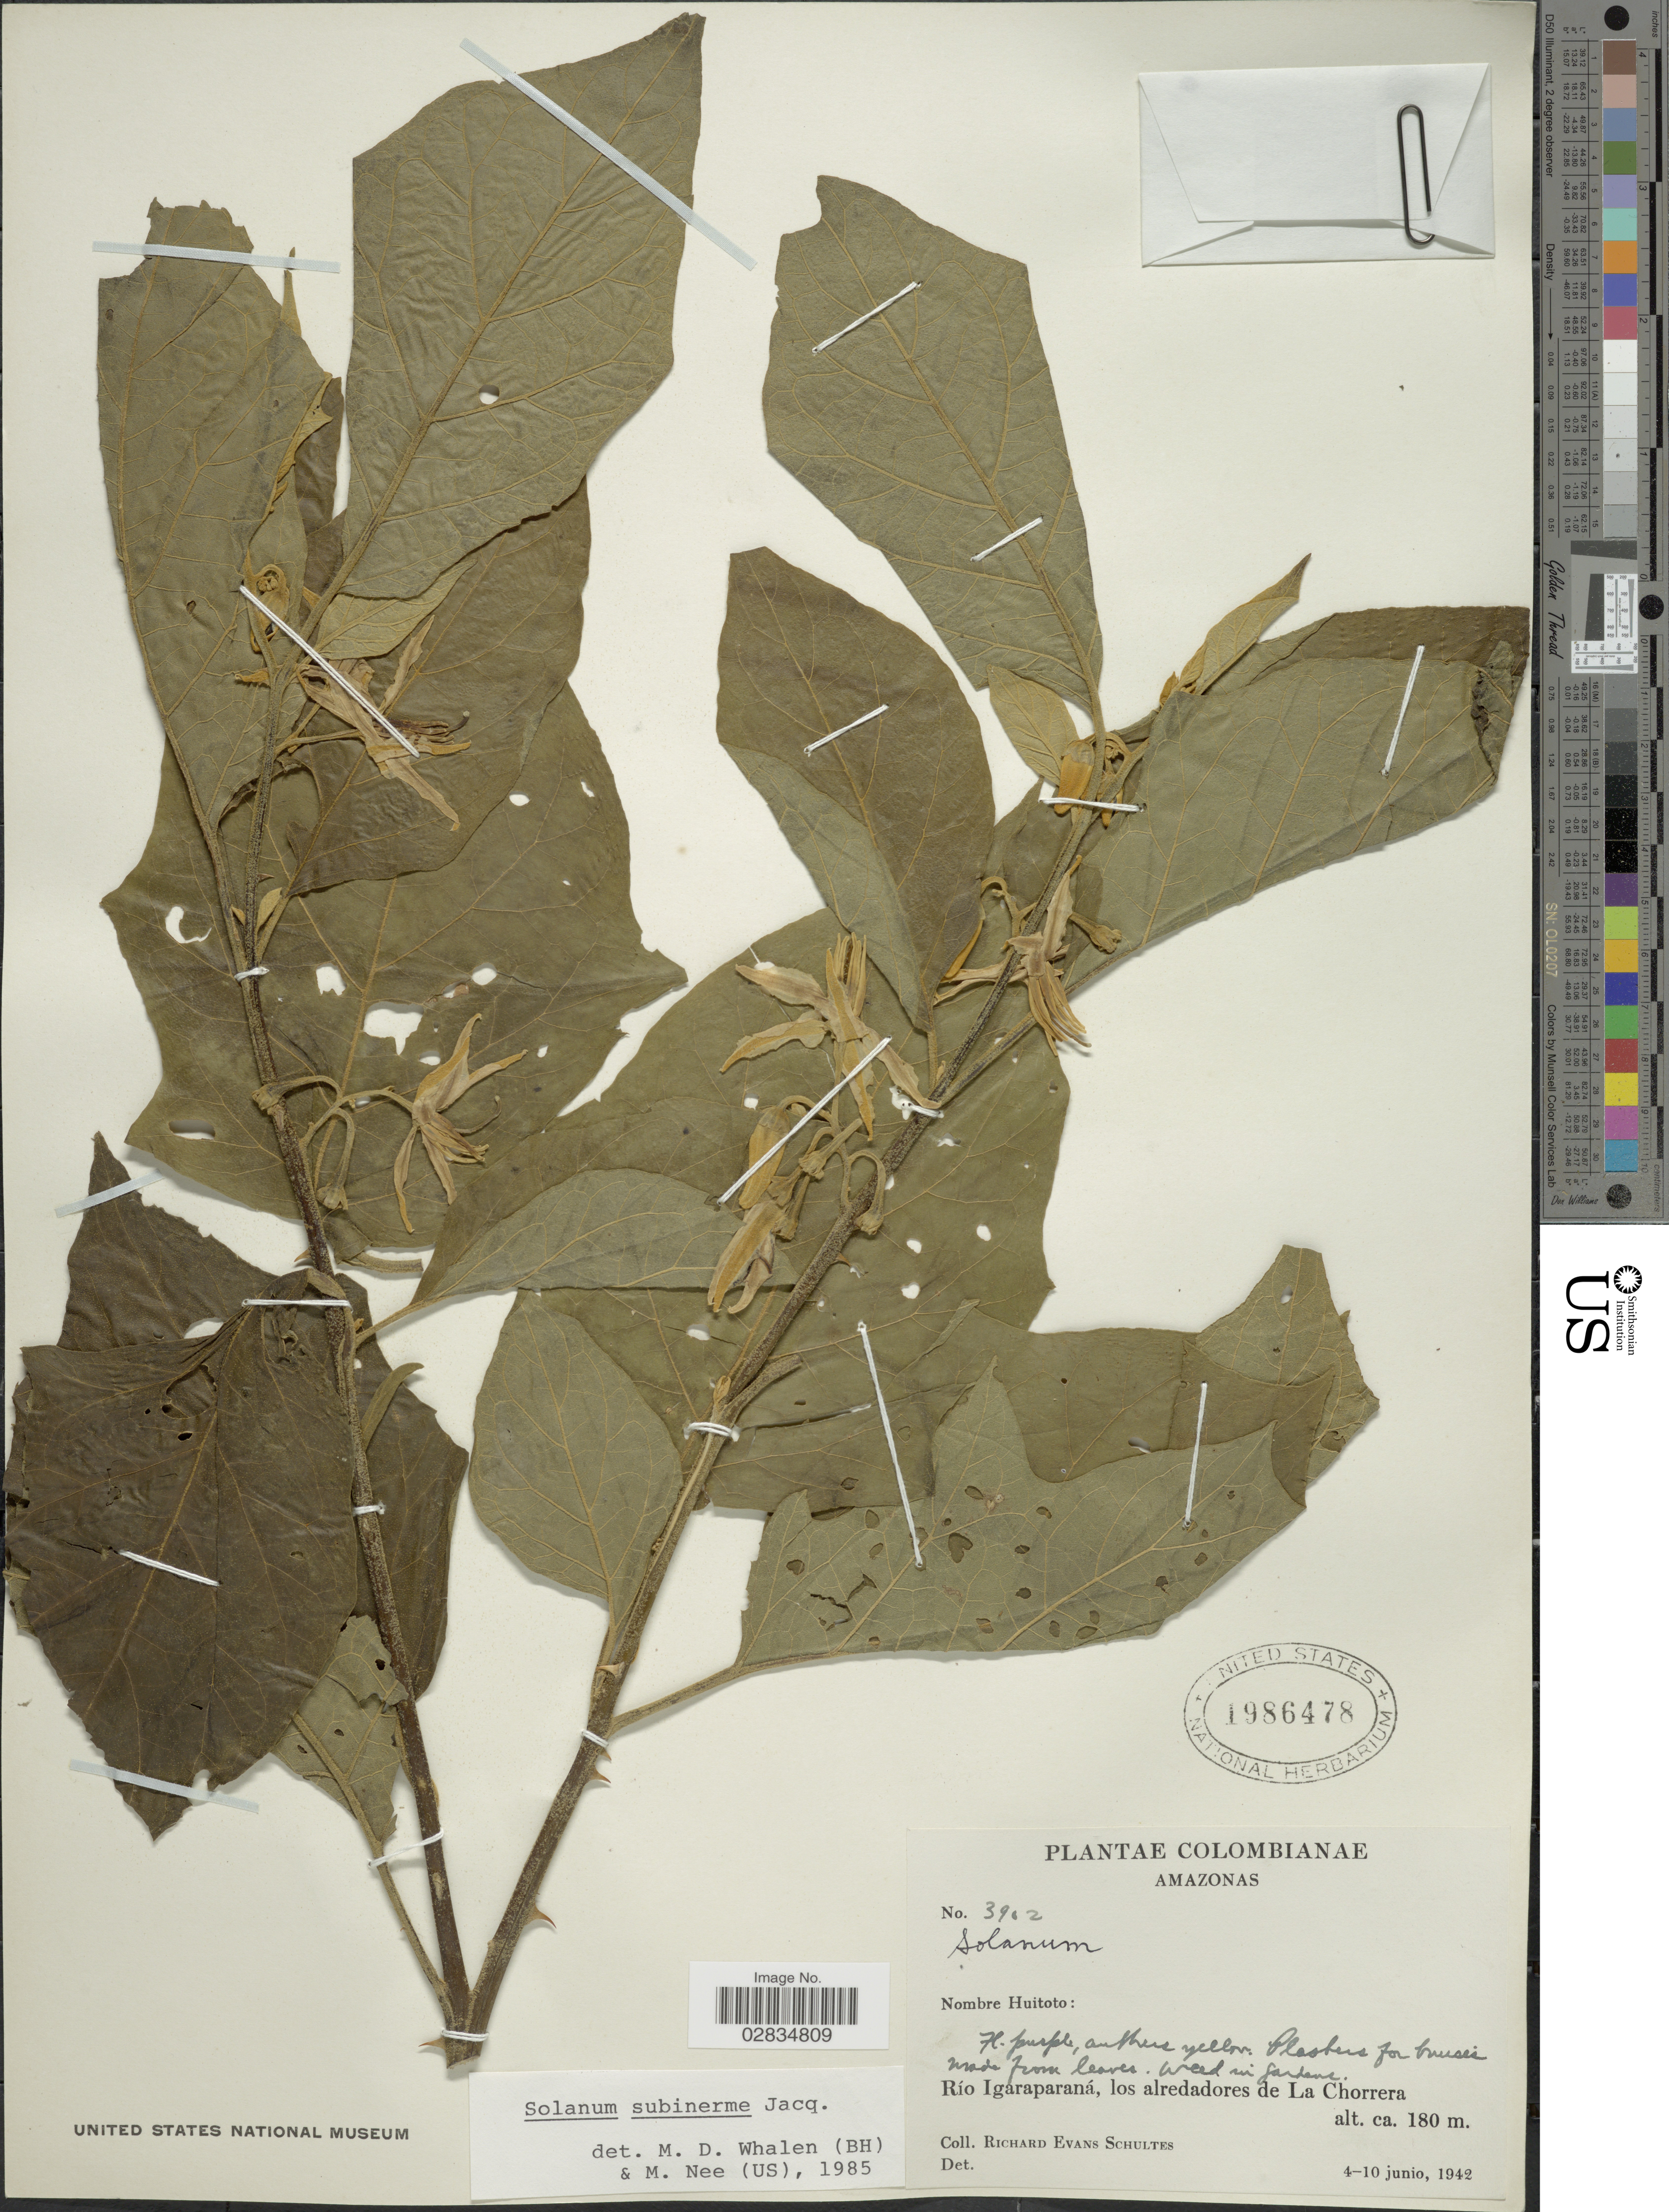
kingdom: Plantae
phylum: Tracheophyta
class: Magnoliopsida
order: Solanales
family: Solanaceae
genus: Solanum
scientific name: Solanum subinerme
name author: Jacq.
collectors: R. E. Schultes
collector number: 3912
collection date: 1942-06-04/1942-06-10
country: Colombia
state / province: Amazônas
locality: Río Igaraparaná, los alredadores de La Chorrera.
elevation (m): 180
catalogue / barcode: US 1986478